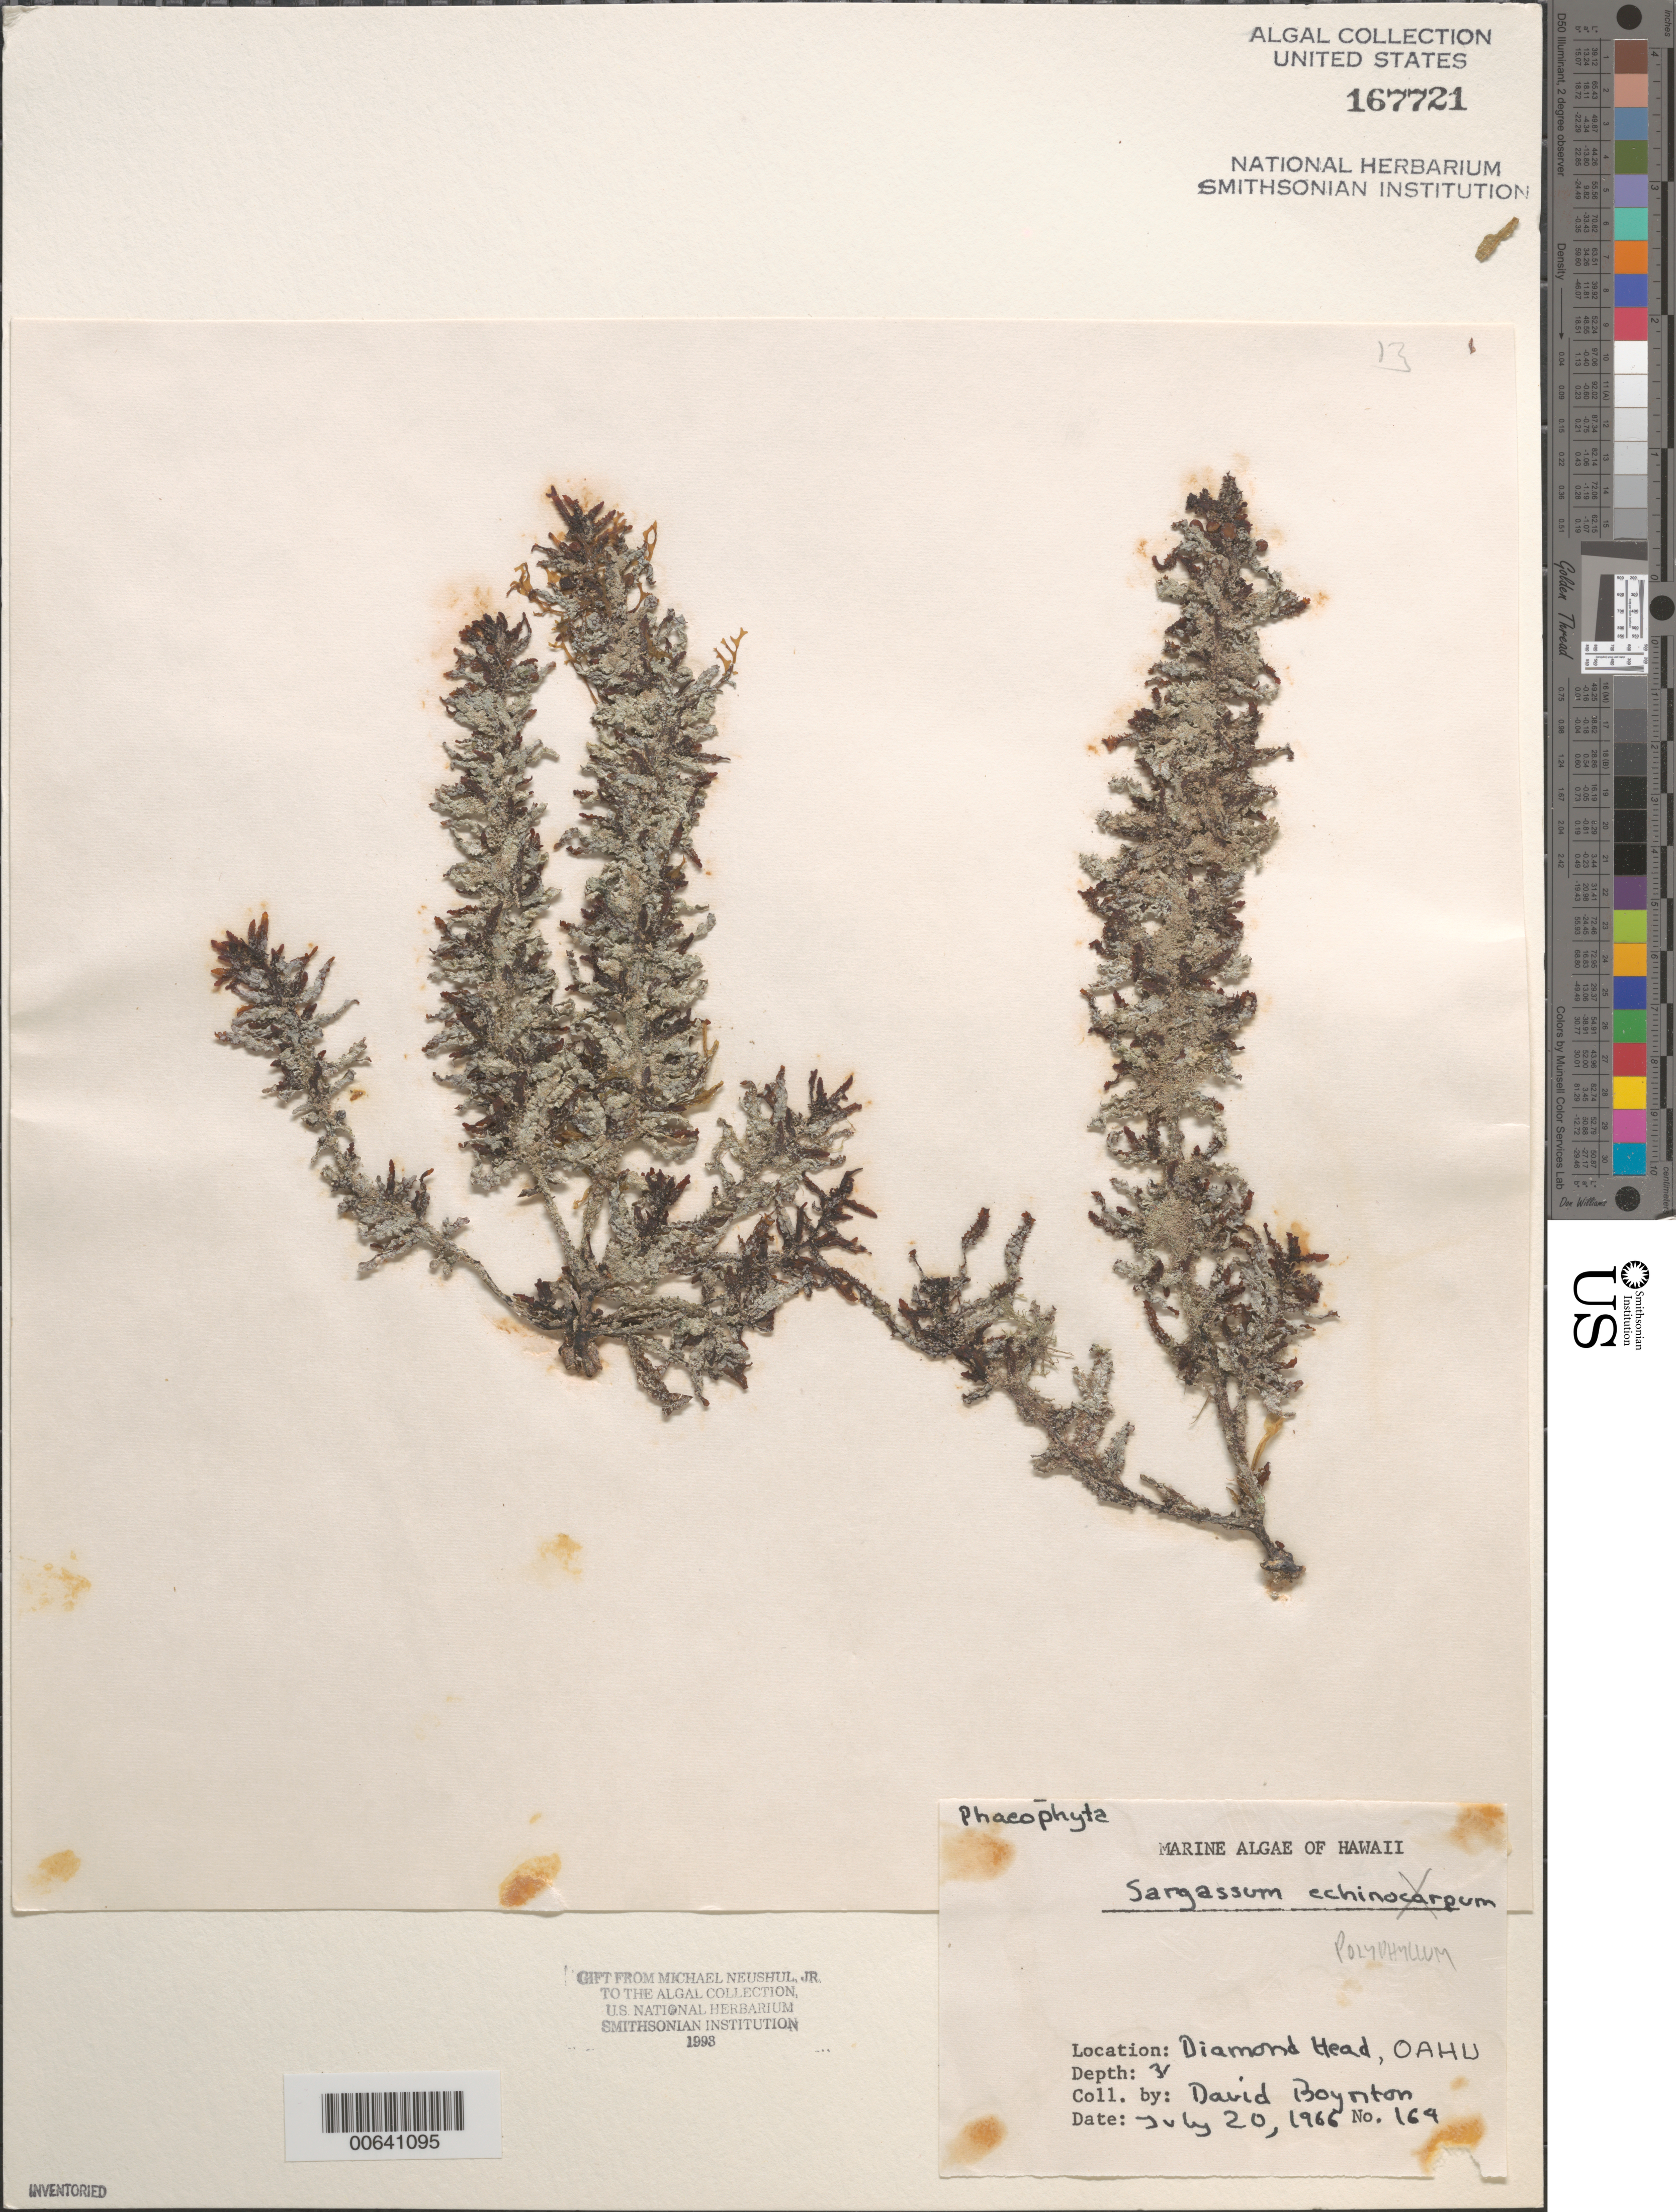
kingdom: Chromista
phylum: Ochrophyta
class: Phaeophyceae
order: Fucales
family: Sargassaceae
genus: Sargassum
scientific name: Sargassum polyphyllum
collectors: D. Boynton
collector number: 169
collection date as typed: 20 Jul 1966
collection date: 1966-07-20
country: United States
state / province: Hawaii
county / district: Honolulu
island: Oahu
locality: Diamond Head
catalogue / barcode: US 167721